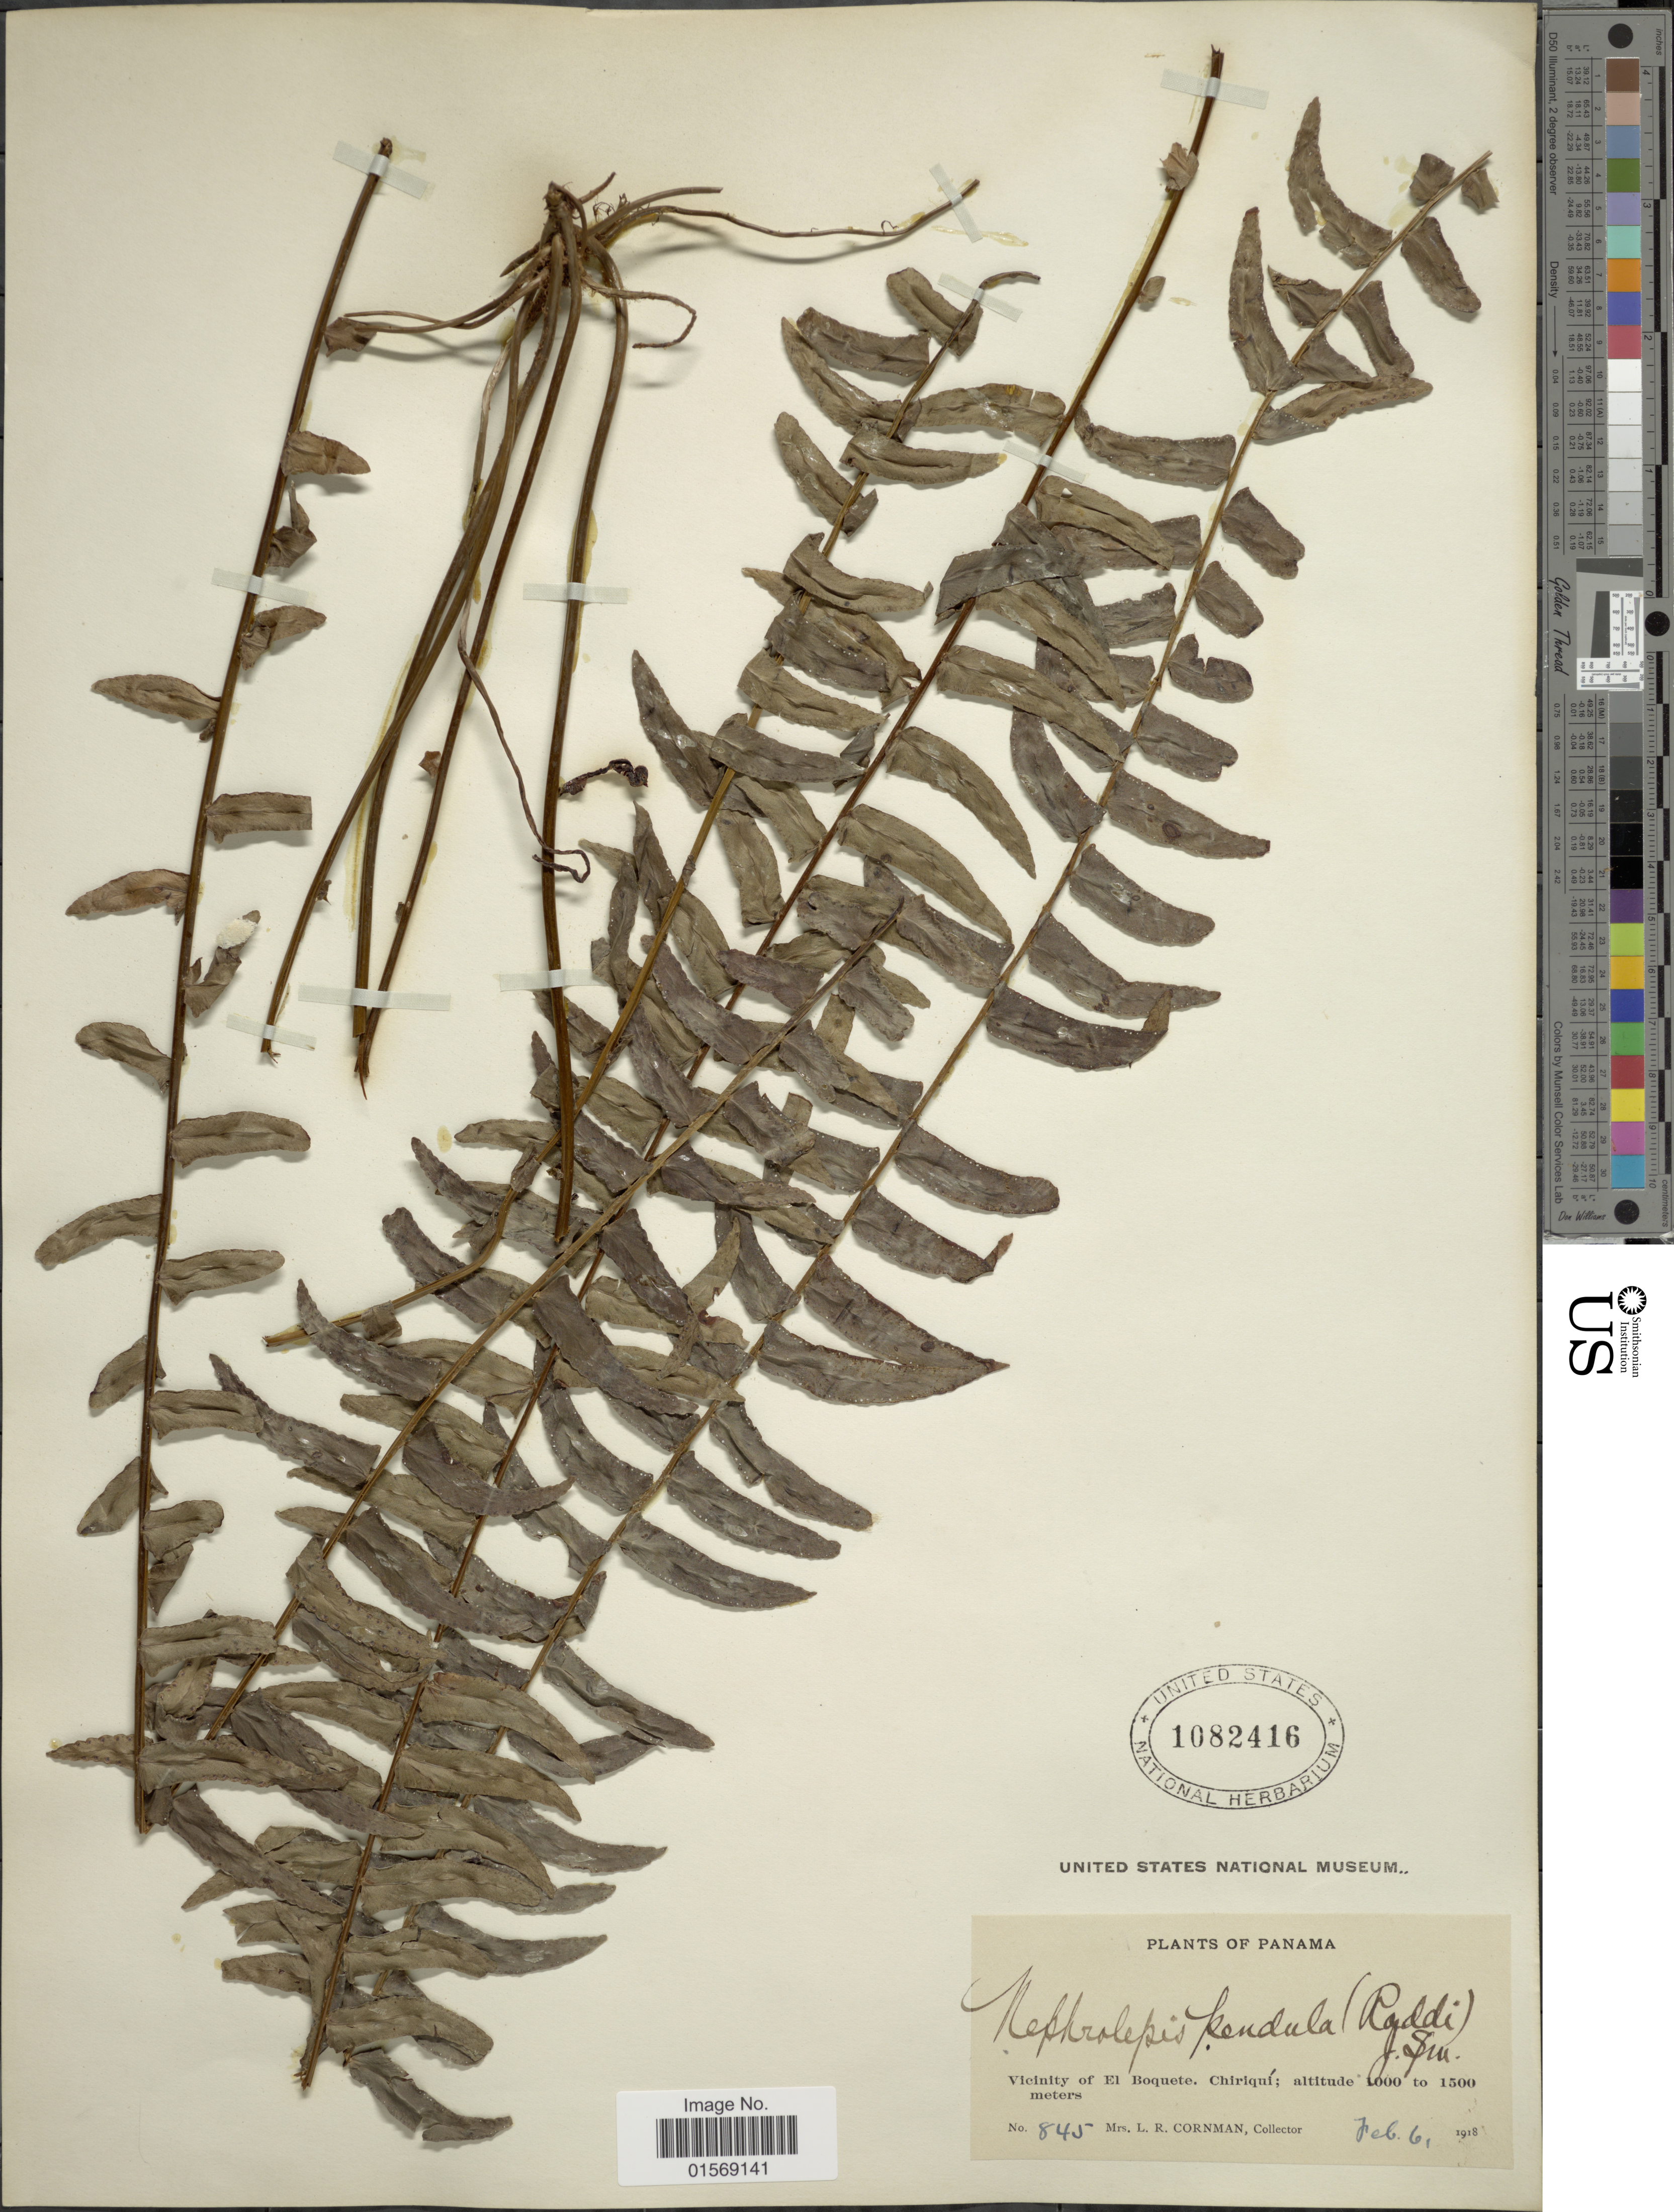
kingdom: Plantae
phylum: Tracheophyta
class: Polypodiopsida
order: Polypodiales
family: Nephrolepidaceae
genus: Nephrolepis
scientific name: Nephrolepis pendula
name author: (Raddi) J. Sm.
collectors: L. Cornman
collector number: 845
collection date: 1918-02-06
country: Panama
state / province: Chiriqui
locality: Panama, Vicinity of El Boquete, Chirique.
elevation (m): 1000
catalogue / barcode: US 1082416